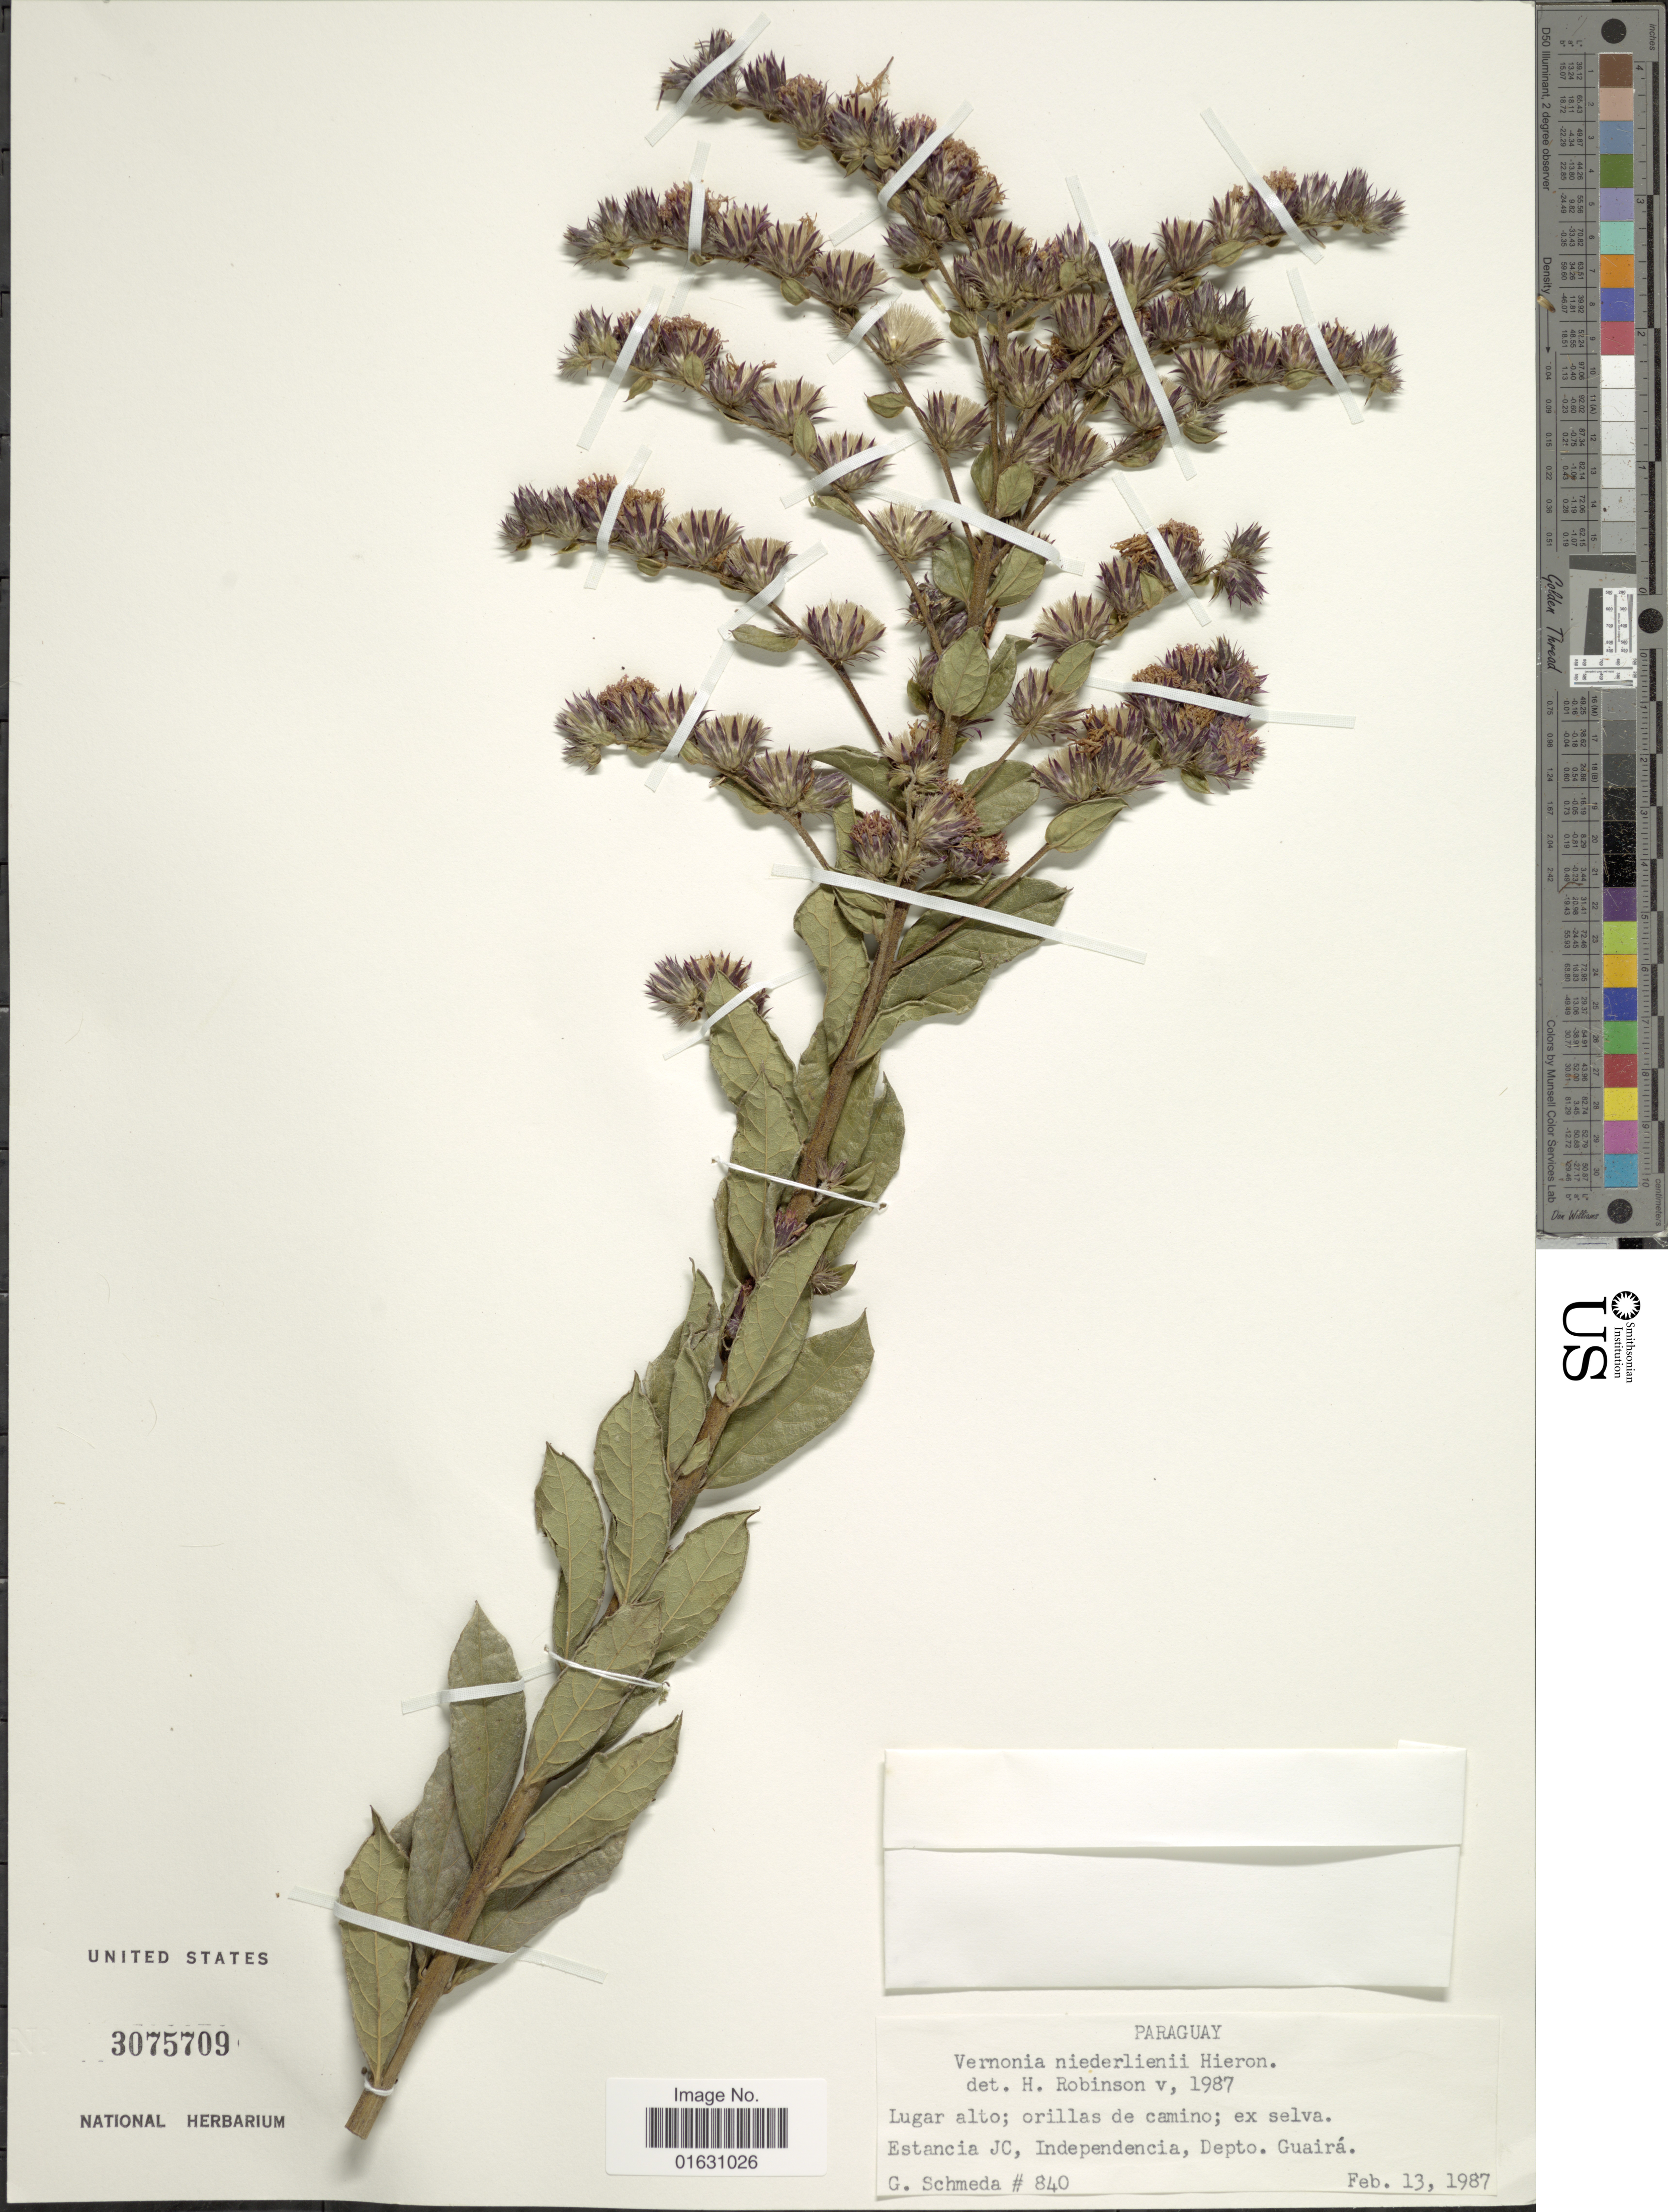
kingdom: Plantae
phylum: Tracheophyta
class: Magnoliopsida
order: Asterales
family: Asteraceae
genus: Lessingianthus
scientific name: Lessingianthus niederleinii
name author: (Hieron.) H. Rob.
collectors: G. Schmeda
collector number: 840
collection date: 1987-02-13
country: Paraguay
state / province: Guaira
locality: Estancia JC, Independencia, Depto. Guairá.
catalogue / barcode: US 3075709